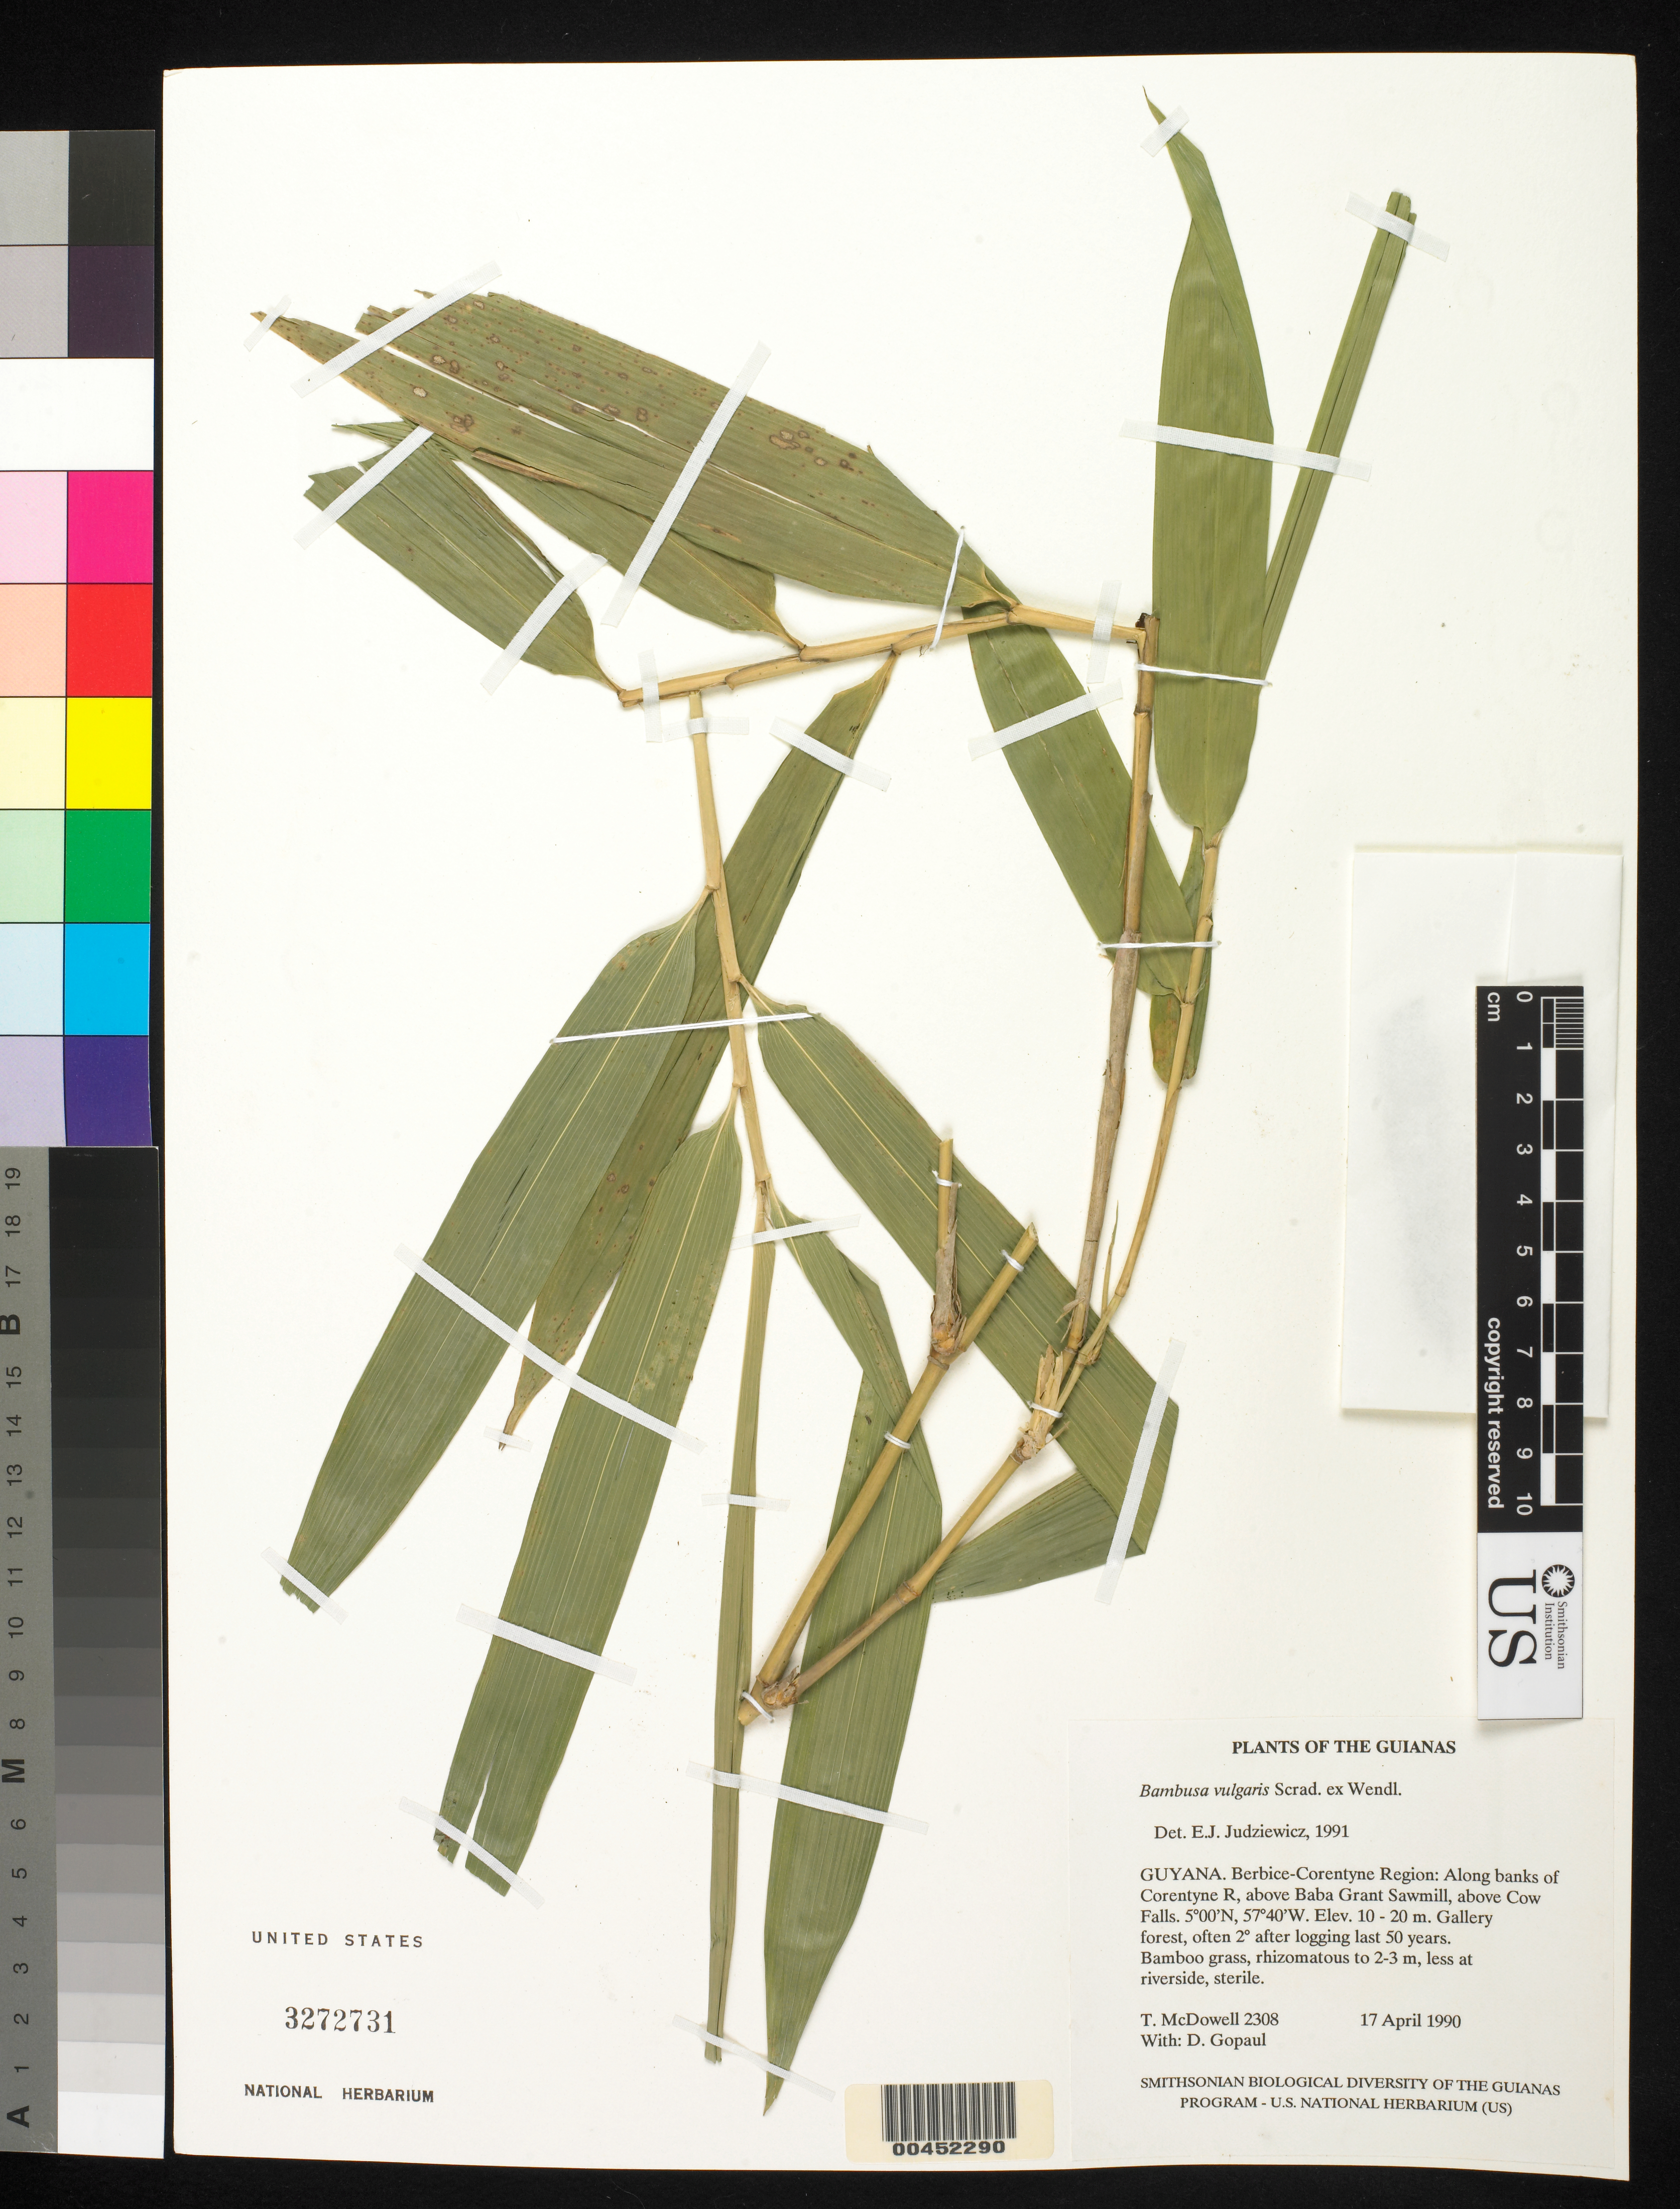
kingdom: Plantae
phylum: Tracheophyta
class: Liliopsida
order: Poales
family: Poaceae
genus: Bambusa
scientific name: Bambusa vulgaris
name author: Schrad. ex J.C. Wendl.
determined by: Judziewicz, E. J.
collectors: T. Mcdowell & D. Gopaul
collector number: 2308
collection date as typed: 17 Apr 1990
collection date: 1990-04-17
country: Guyana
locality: Corentyne river, above baba grant sawmill, above cow falls, berbice-corentyne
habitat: Gallery forest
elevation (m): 10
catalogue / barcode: US 3272731